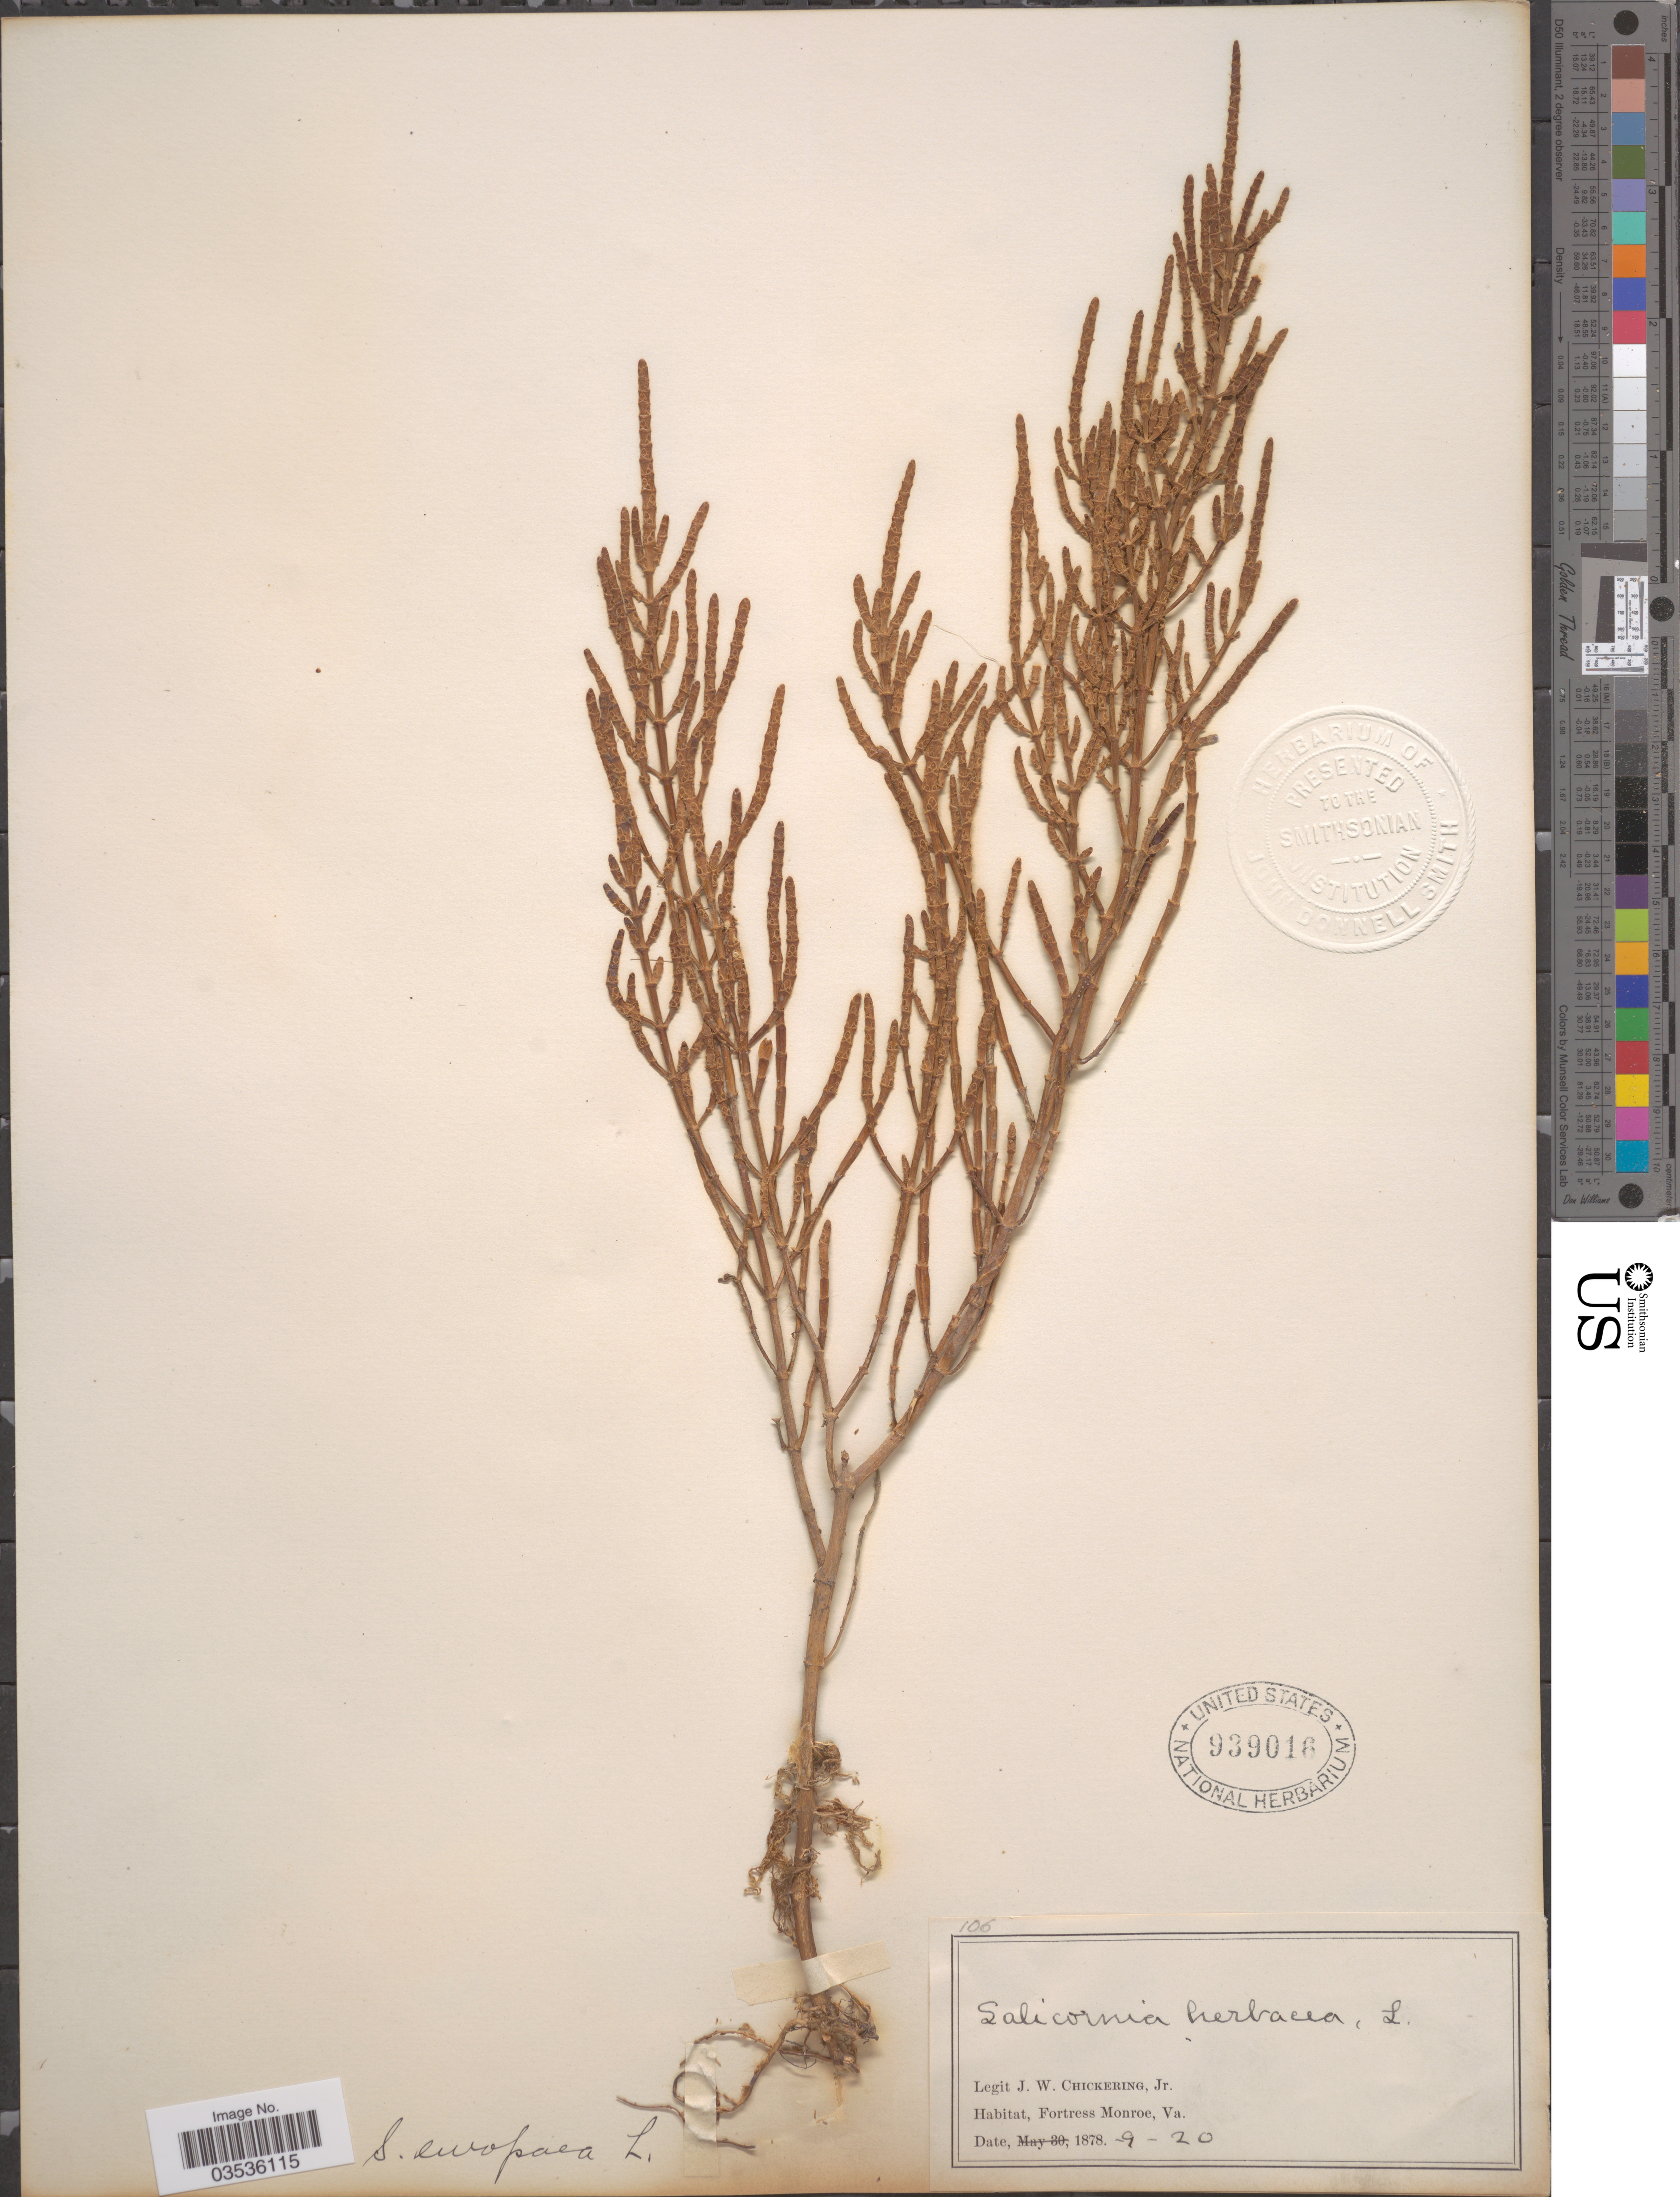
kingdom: Plantae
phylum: Tracheophyta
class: Magnoliopsida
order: Caryophyllales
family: Amaranthaceae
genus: Salicornia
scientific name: Salicornia europaea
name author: L.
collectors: J. W. Chickering Jr.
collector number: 106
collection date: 1878-09-20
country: United States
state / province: Virginia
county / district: City of Hampton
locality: Fortress Monroe.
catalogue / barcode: US 939016